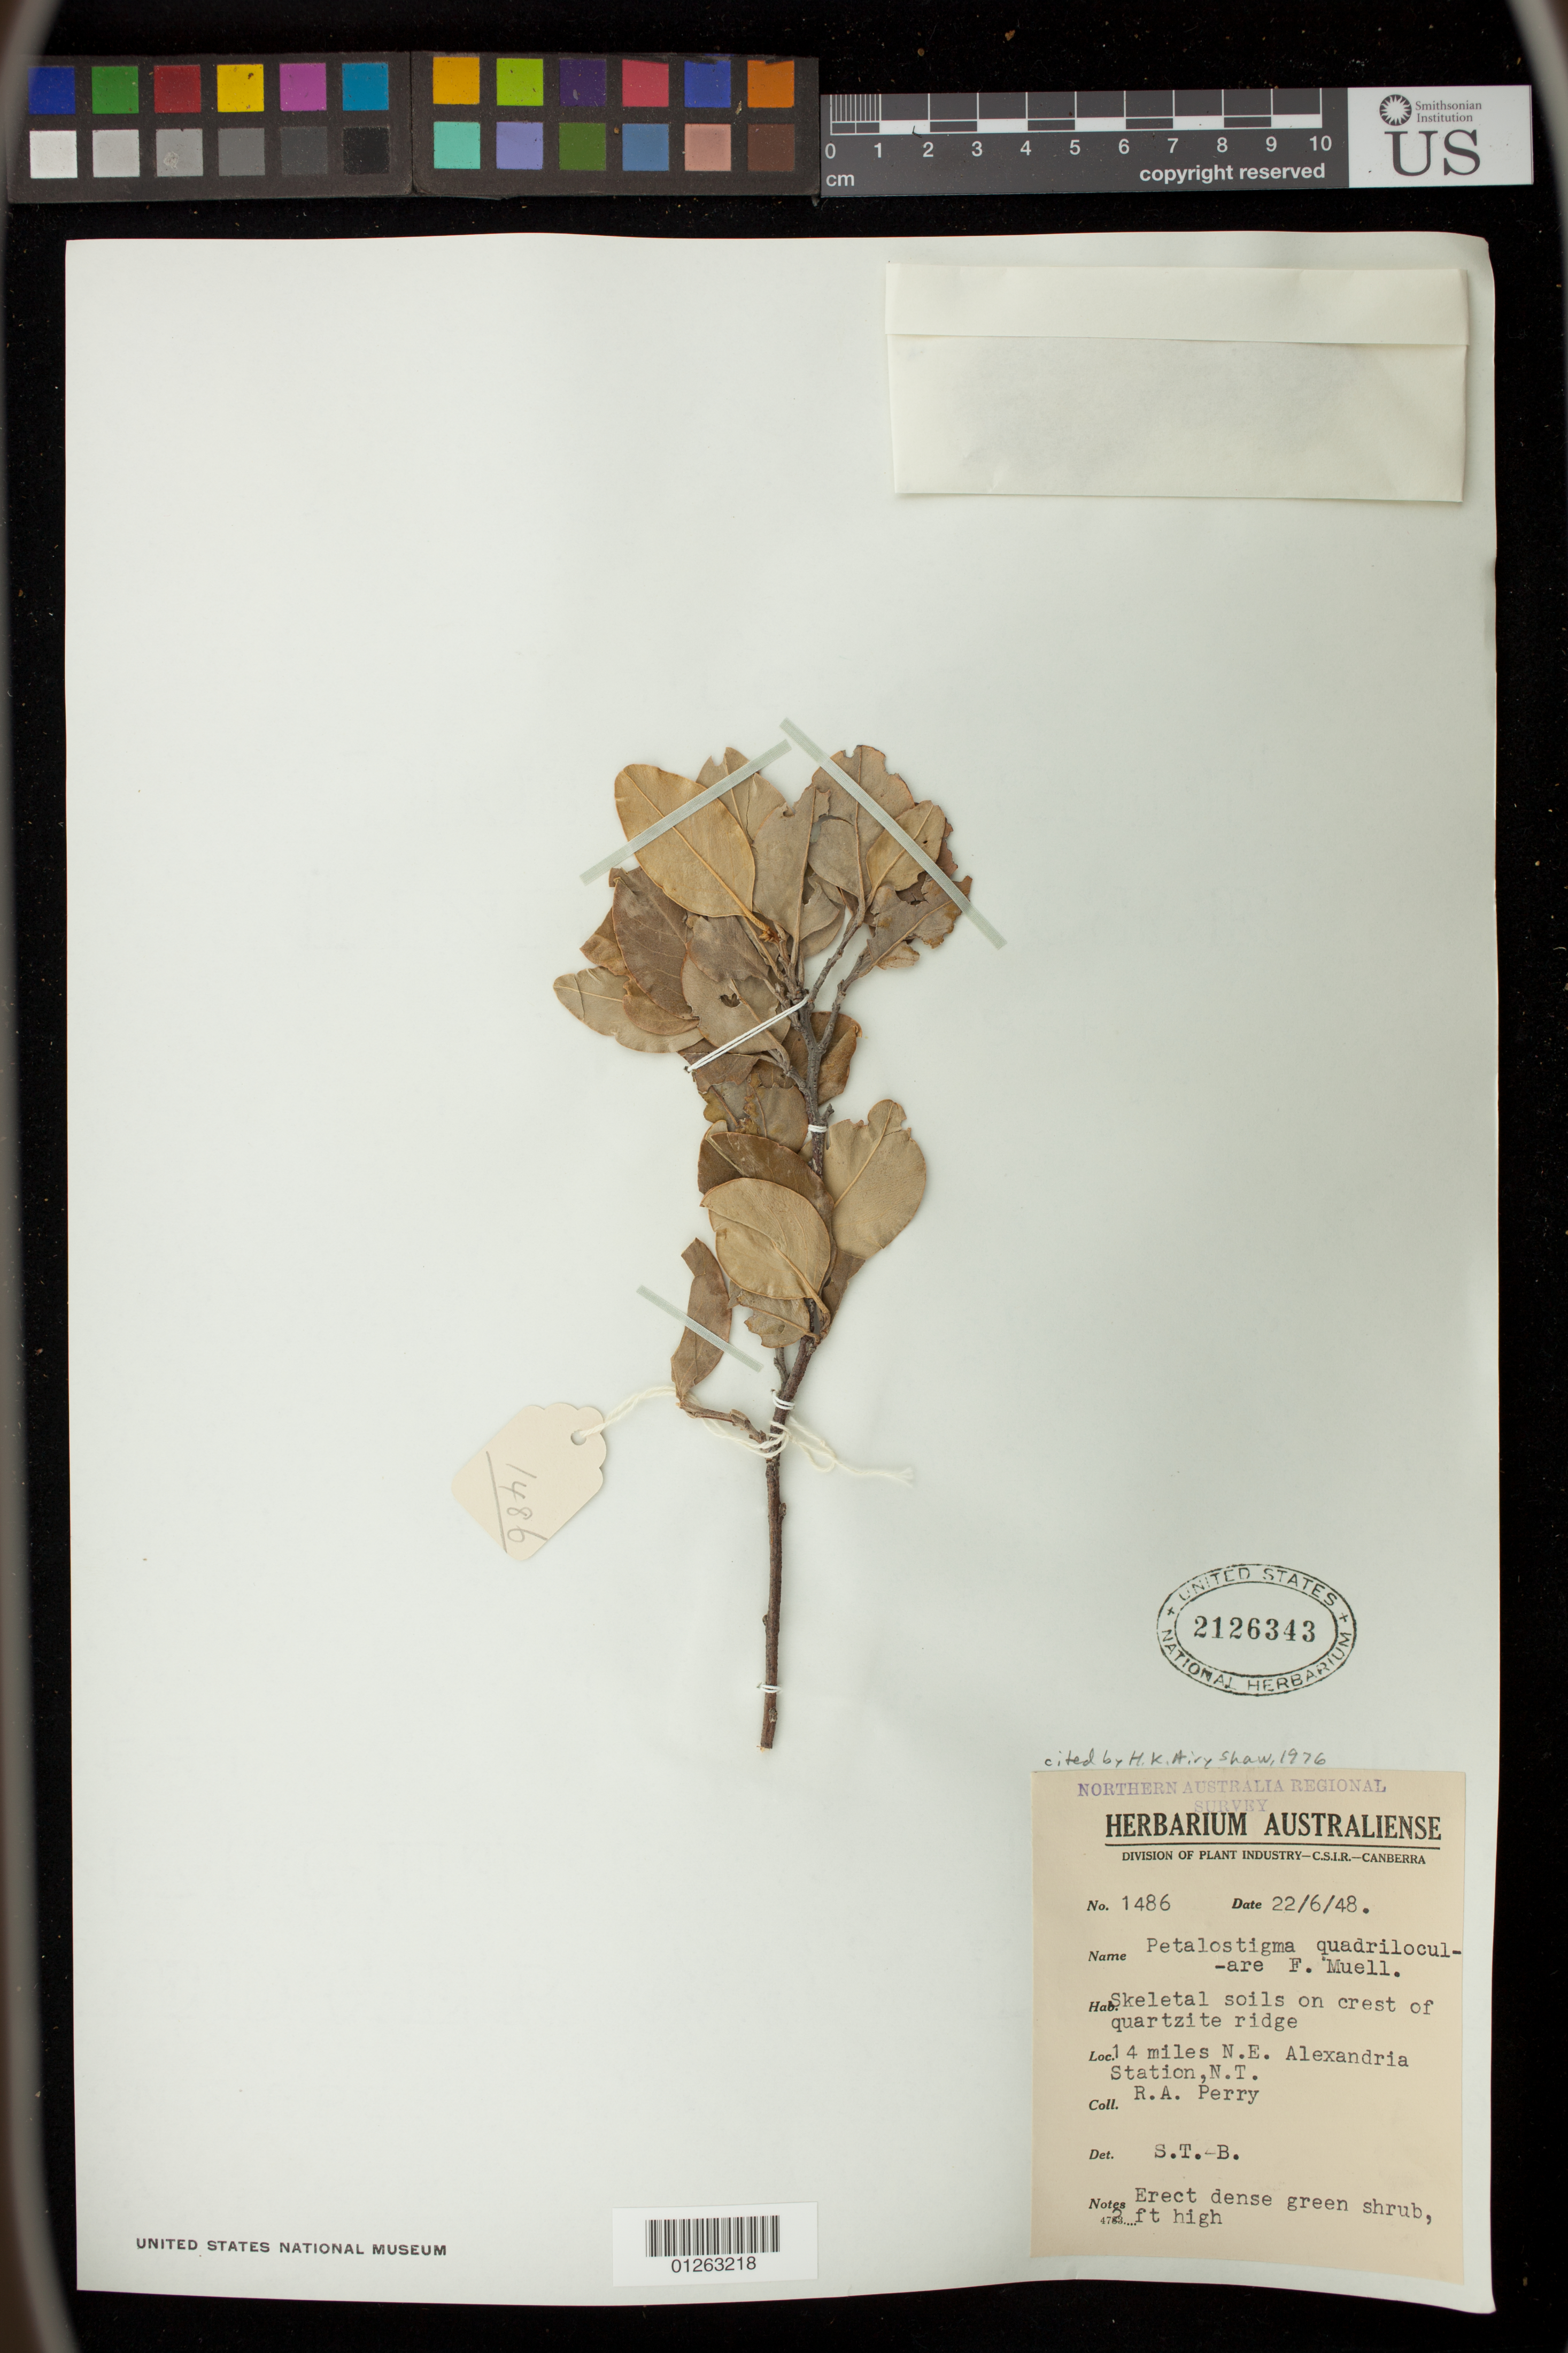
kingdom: Plantae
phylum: Tracheophyta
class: Magnoliopsida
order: Malpighiales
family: Picrodendraceae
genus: Petalostigma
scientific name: Petalostigma quadriloculare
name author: F. Muell.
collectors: Perry, R. A.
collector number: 1486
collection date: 1948-06-22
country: Australia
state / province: Northern Territory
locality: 14 miles N.E. Alexandria Station, N.T.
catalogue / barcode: US 2126343